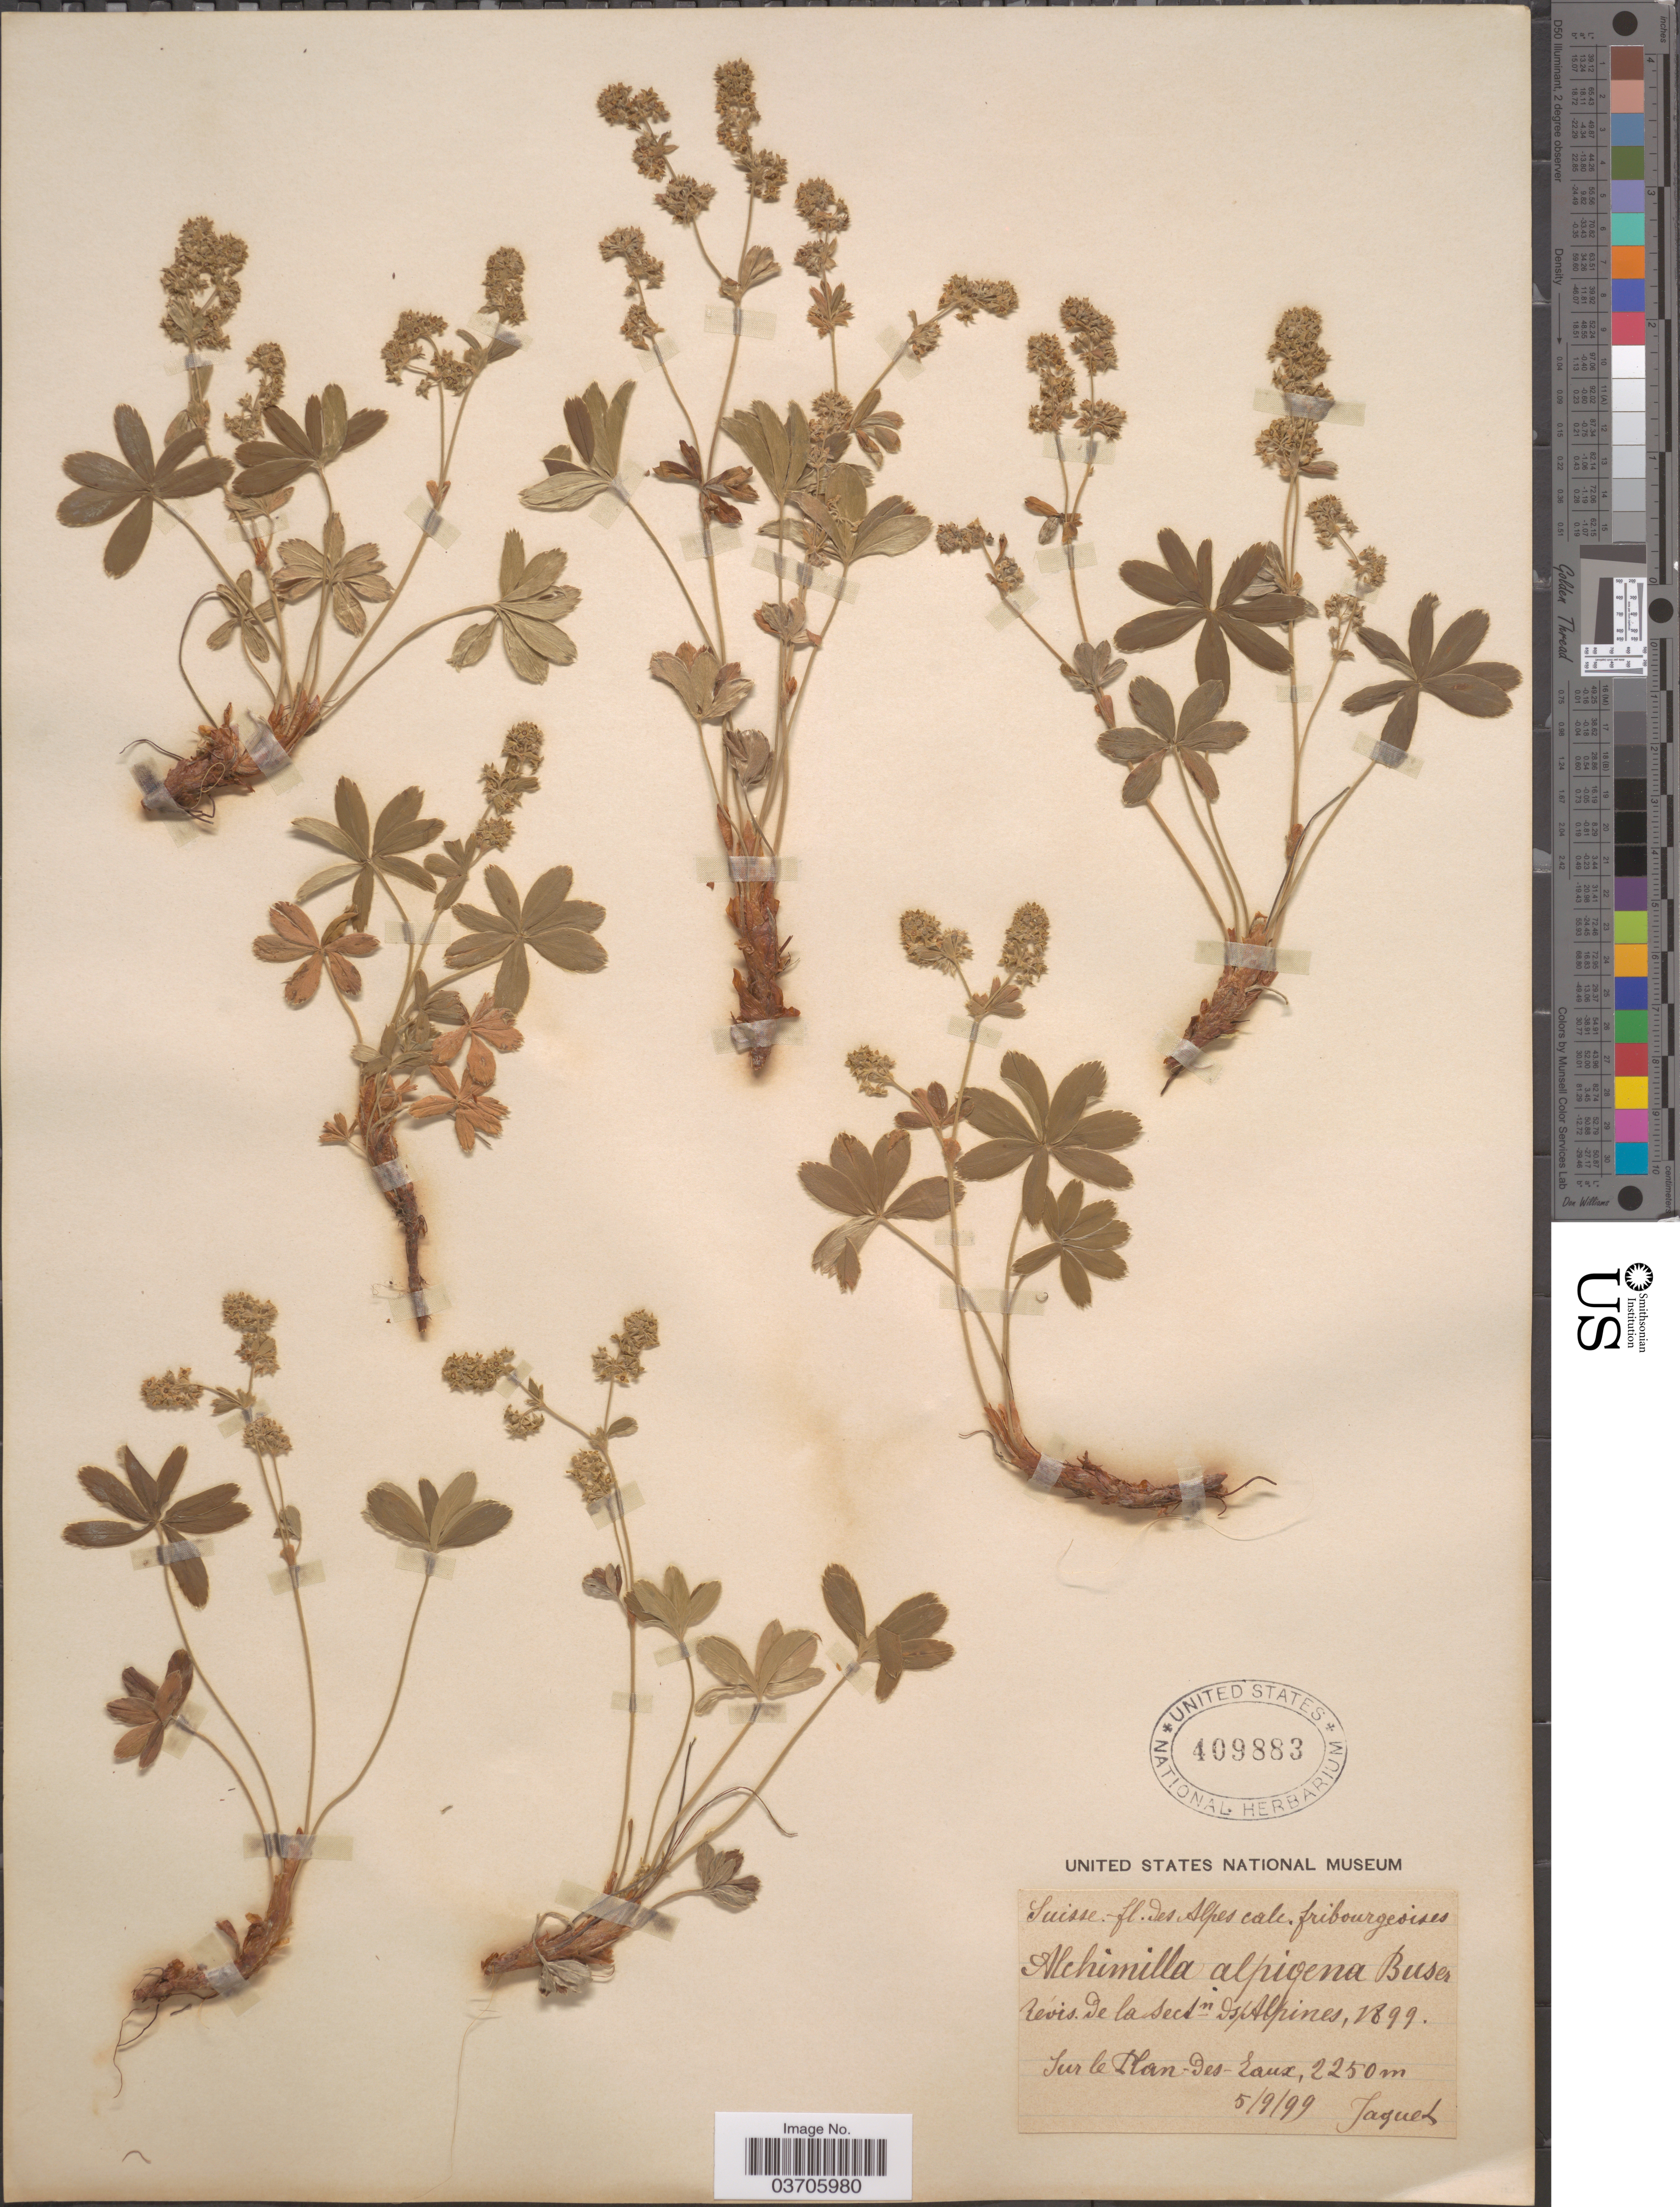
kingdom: Plantae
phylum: Tracheophyta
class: Magnoliopsida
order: Rosales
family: Rosaceae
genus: Alchemilla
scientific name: Alchemilla alpigena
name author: Buser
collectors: -. Jaquet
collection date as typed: Transcribed d/m/y: 5/9/99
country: Switzerland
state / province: Fribourg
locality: Suisse. Alpes calc. fribourgeoises. Révisé. de la sect. in ds/ Alpines. Sur le Plan-des-Eaux.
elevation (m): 2250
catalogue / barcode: US 409883